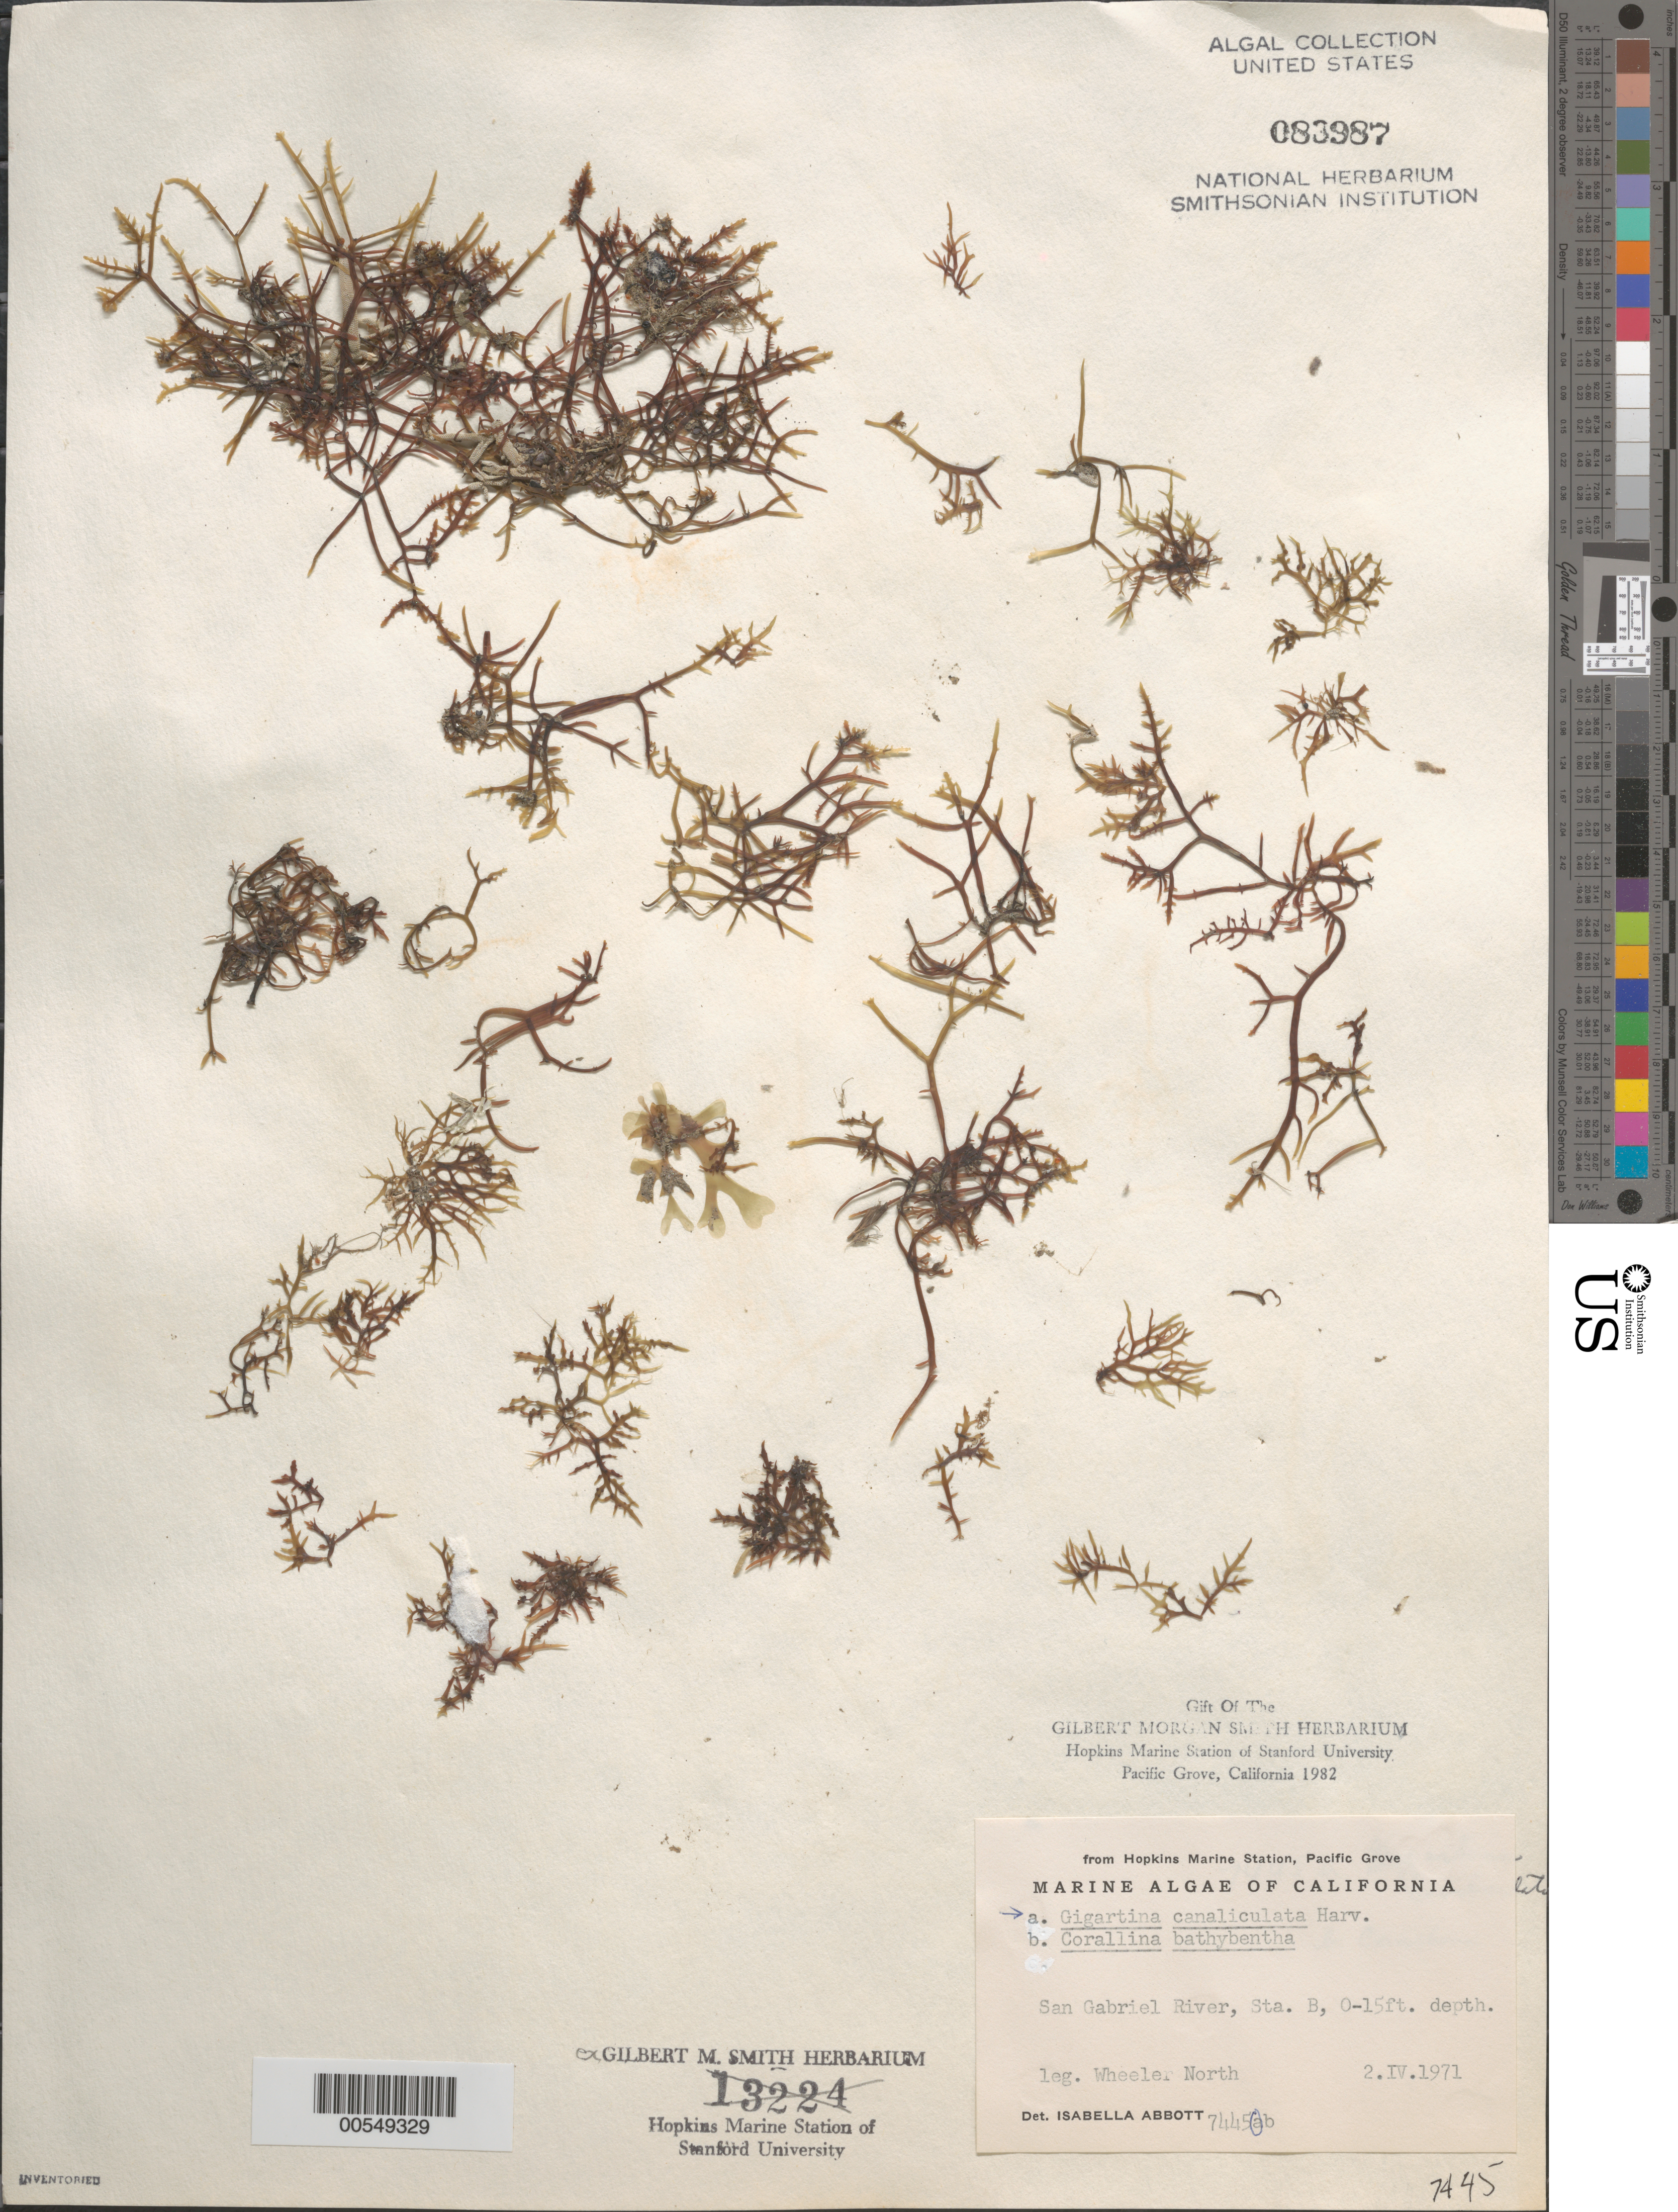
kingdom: Plantae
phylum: Rhodophyta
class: Florideophyceae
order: Gigartinales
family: Gigartinaceae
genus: Chondracanthus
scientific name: Chondracanthus canaliculatus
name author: (Harv.) Guiry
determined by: Algae name updating Project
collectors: W. North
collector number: IAA 7445a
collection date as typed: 02 Apr 1971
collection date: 1971-04-02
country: United States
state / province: California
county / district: Los Angeles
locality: San Gabriel River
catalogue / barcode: US 83987